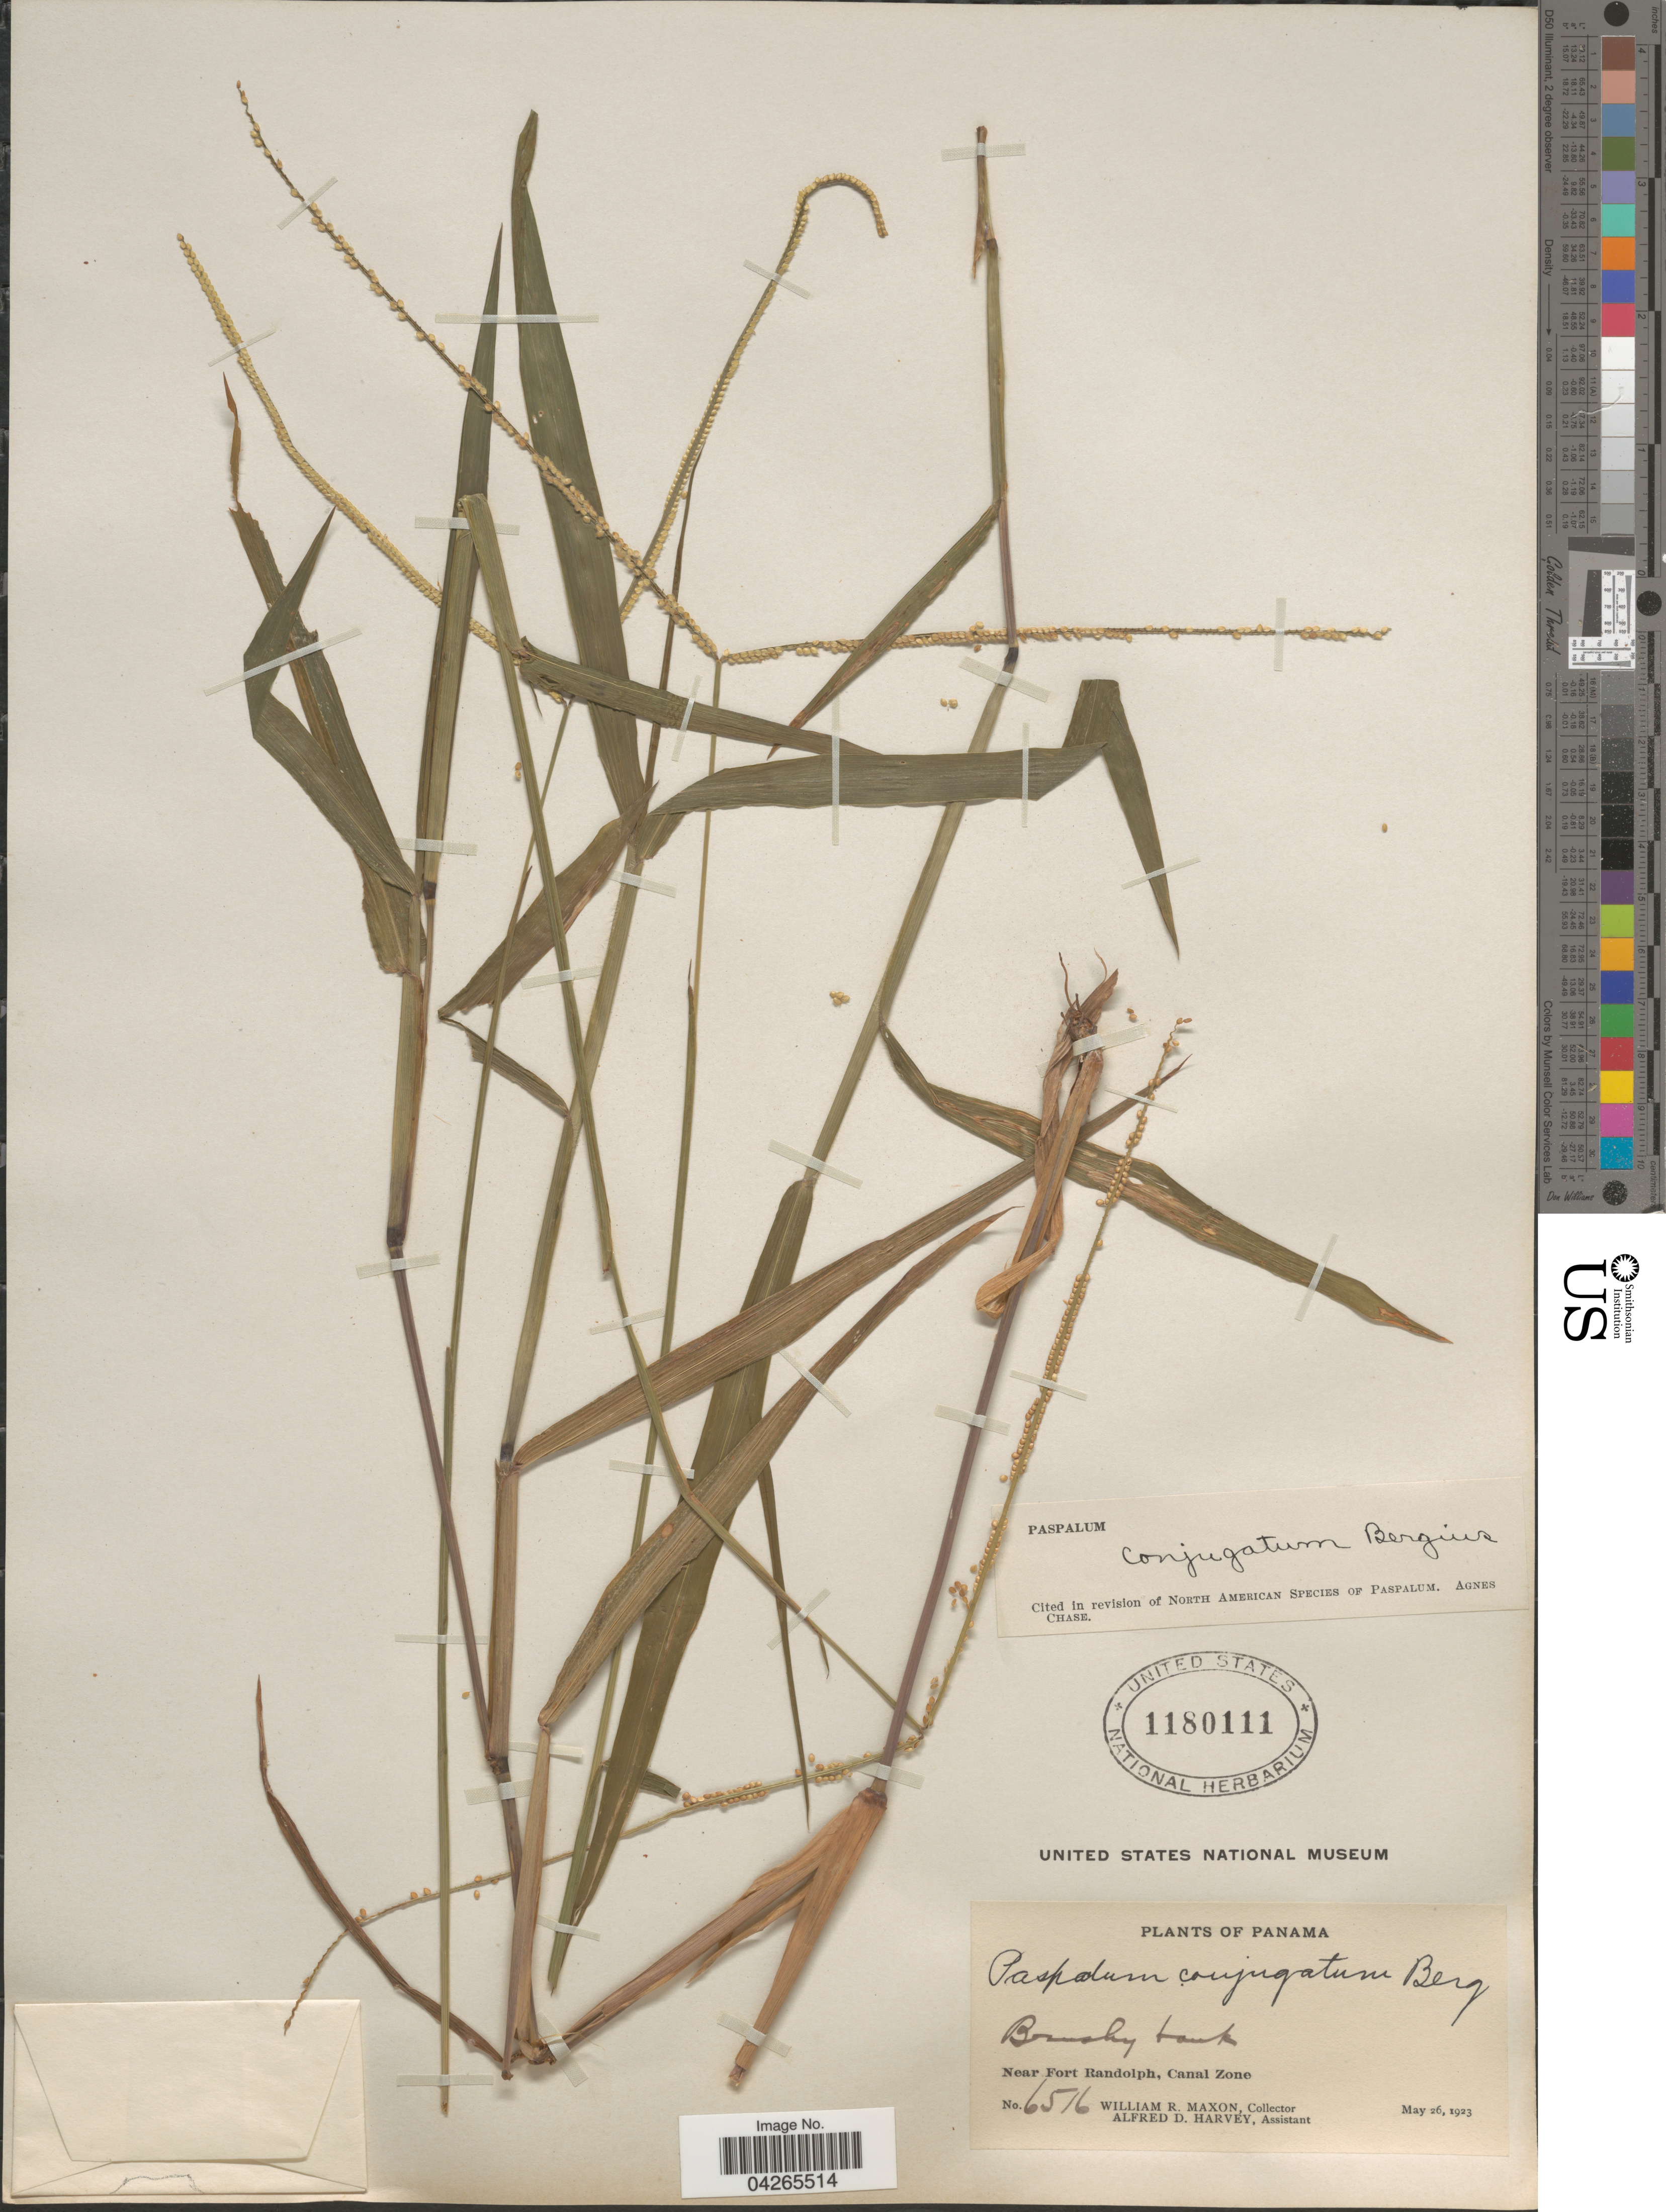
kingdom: Plantae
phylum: Tracheophyta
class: Liliopsida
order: Poales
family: Poaceae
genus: Paspalum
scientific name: Paspalum conjugatum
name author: P.J. Bergius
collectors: W. R. Maxon & A. D. Harvey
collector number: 6516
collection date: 1923-05-26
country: Panama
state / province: Colón / Panamá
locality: Near Fort Randolph, Canal Zone.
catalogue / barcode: US 1180111